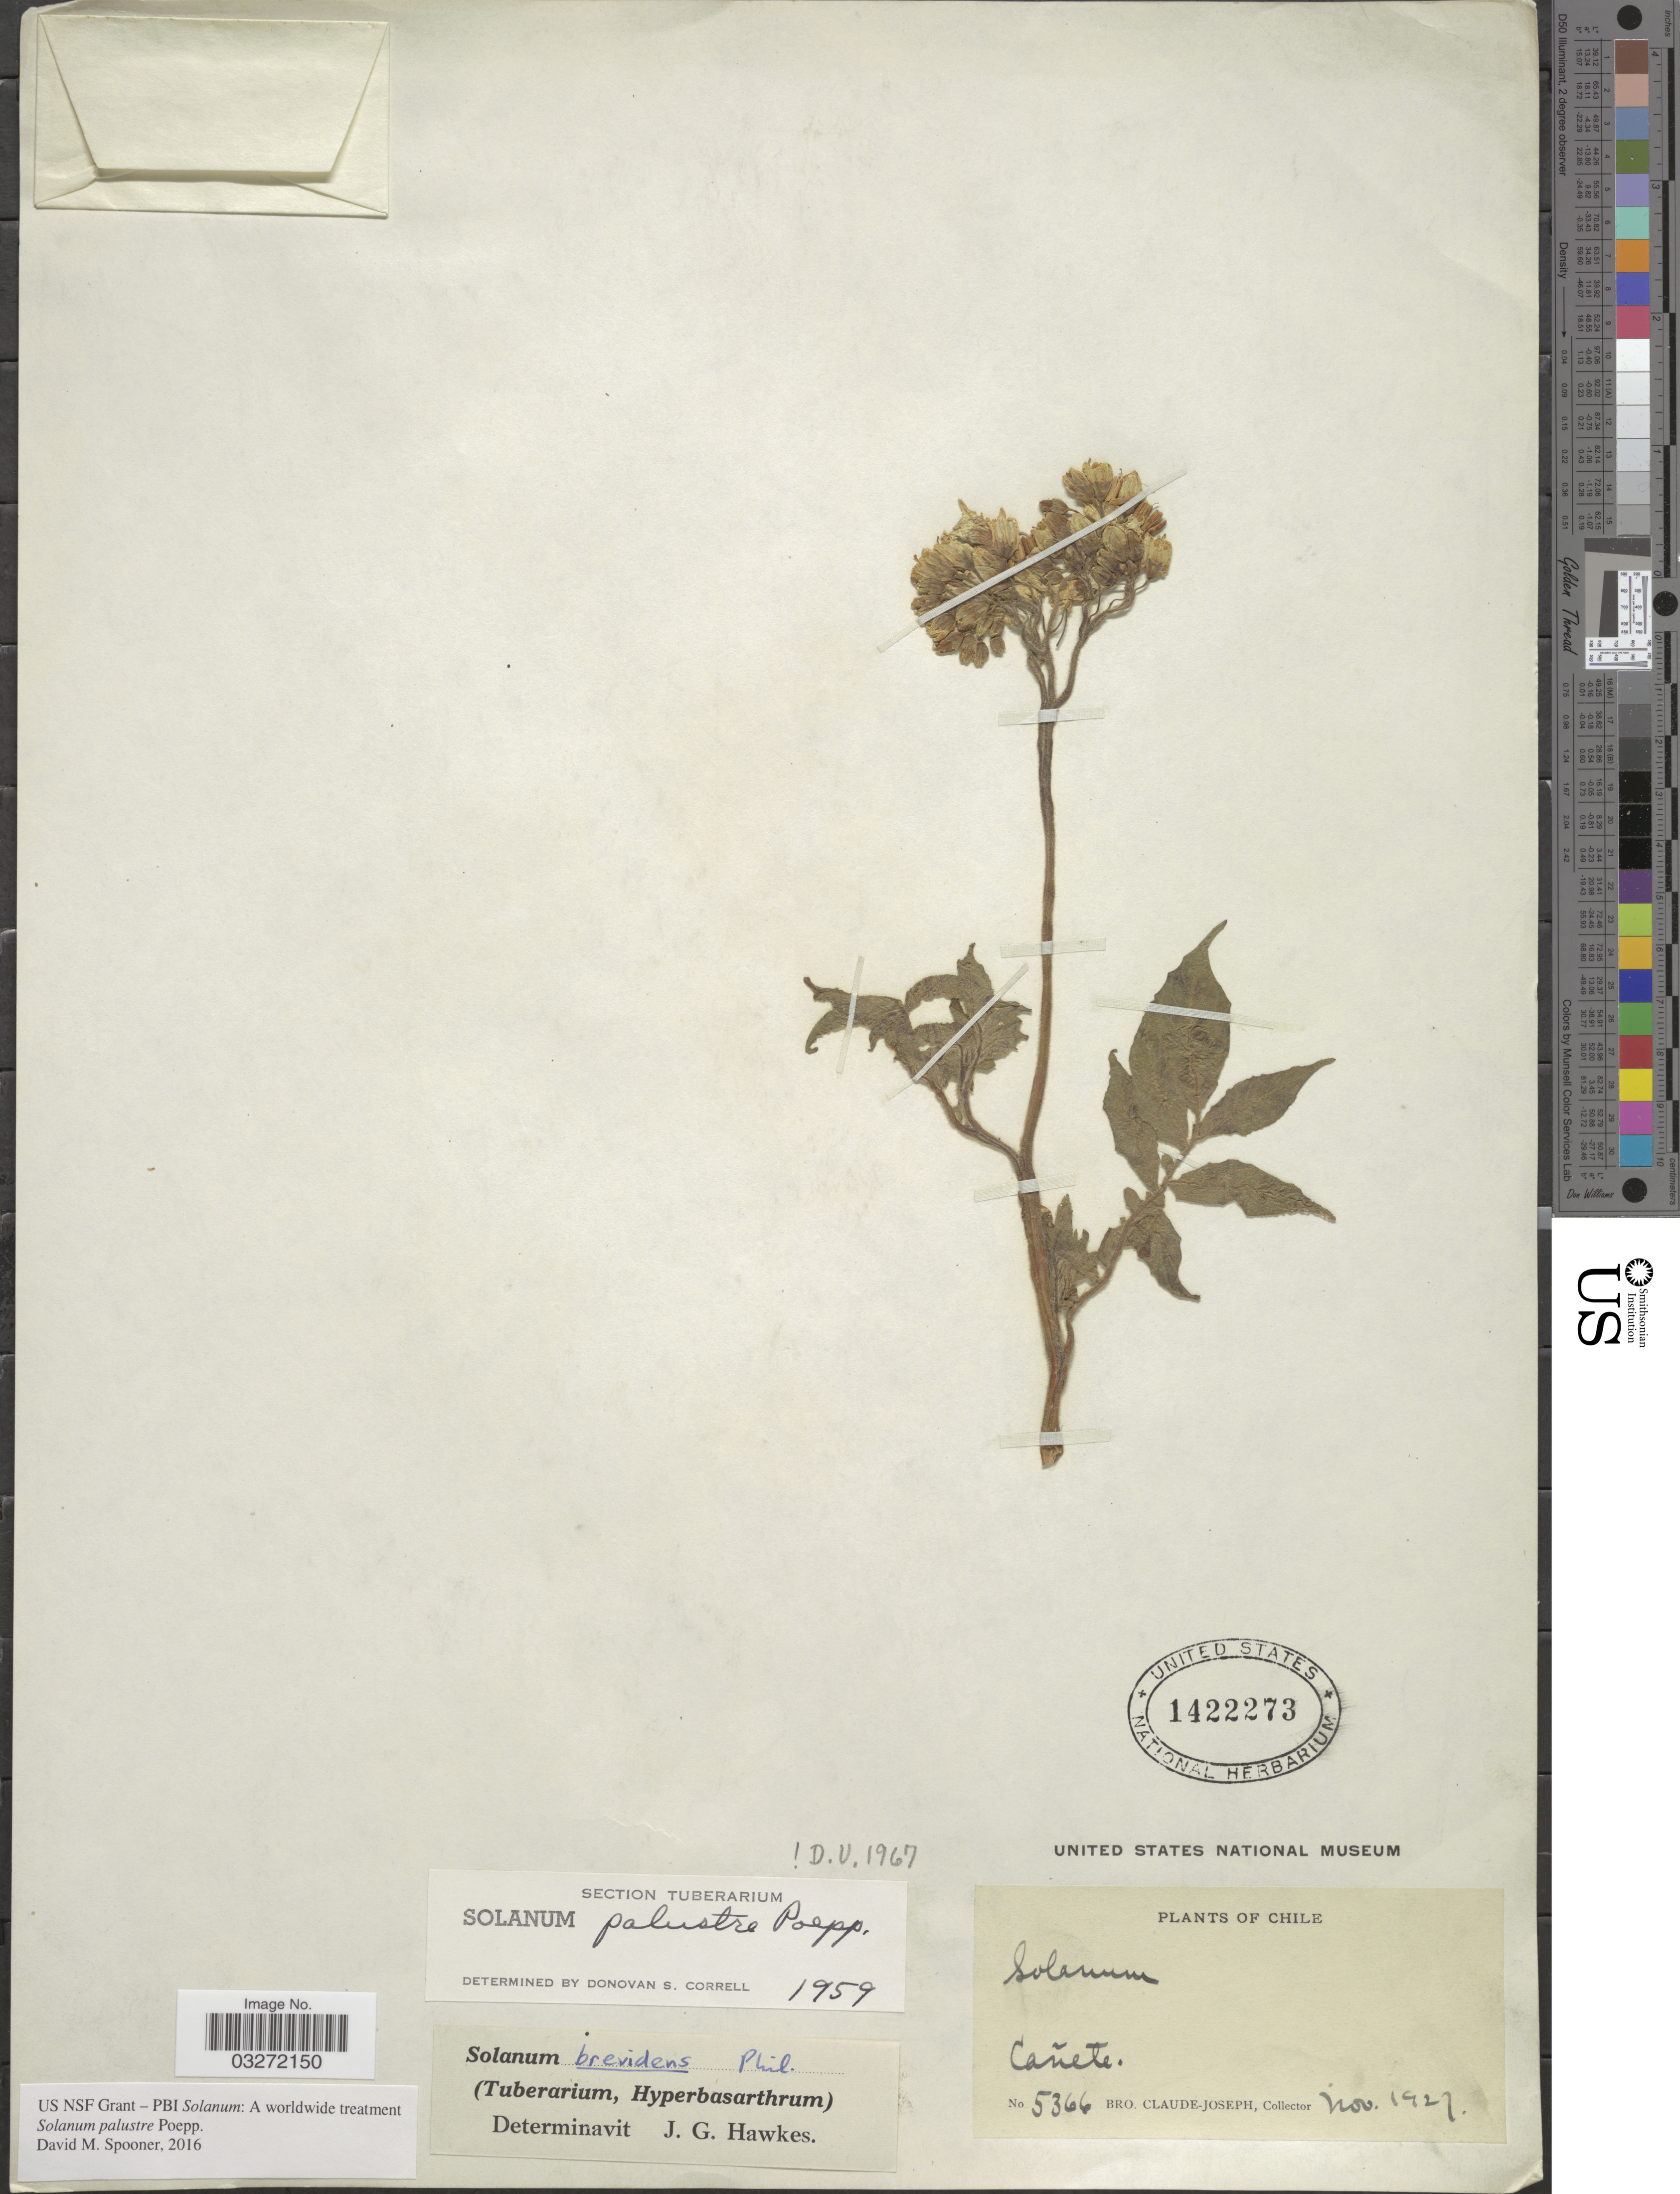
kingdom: Plantae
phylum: Tracheophyta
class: Magnoliopsida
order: Solanales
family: Solanaceae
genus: Solanum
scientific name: Solanum palustre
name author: Poepp. ex Schltr.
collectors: Bro. Claude-Joseph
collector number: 5366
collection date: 1927-11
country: Chile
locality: Cañete.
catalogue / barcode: US 1422273